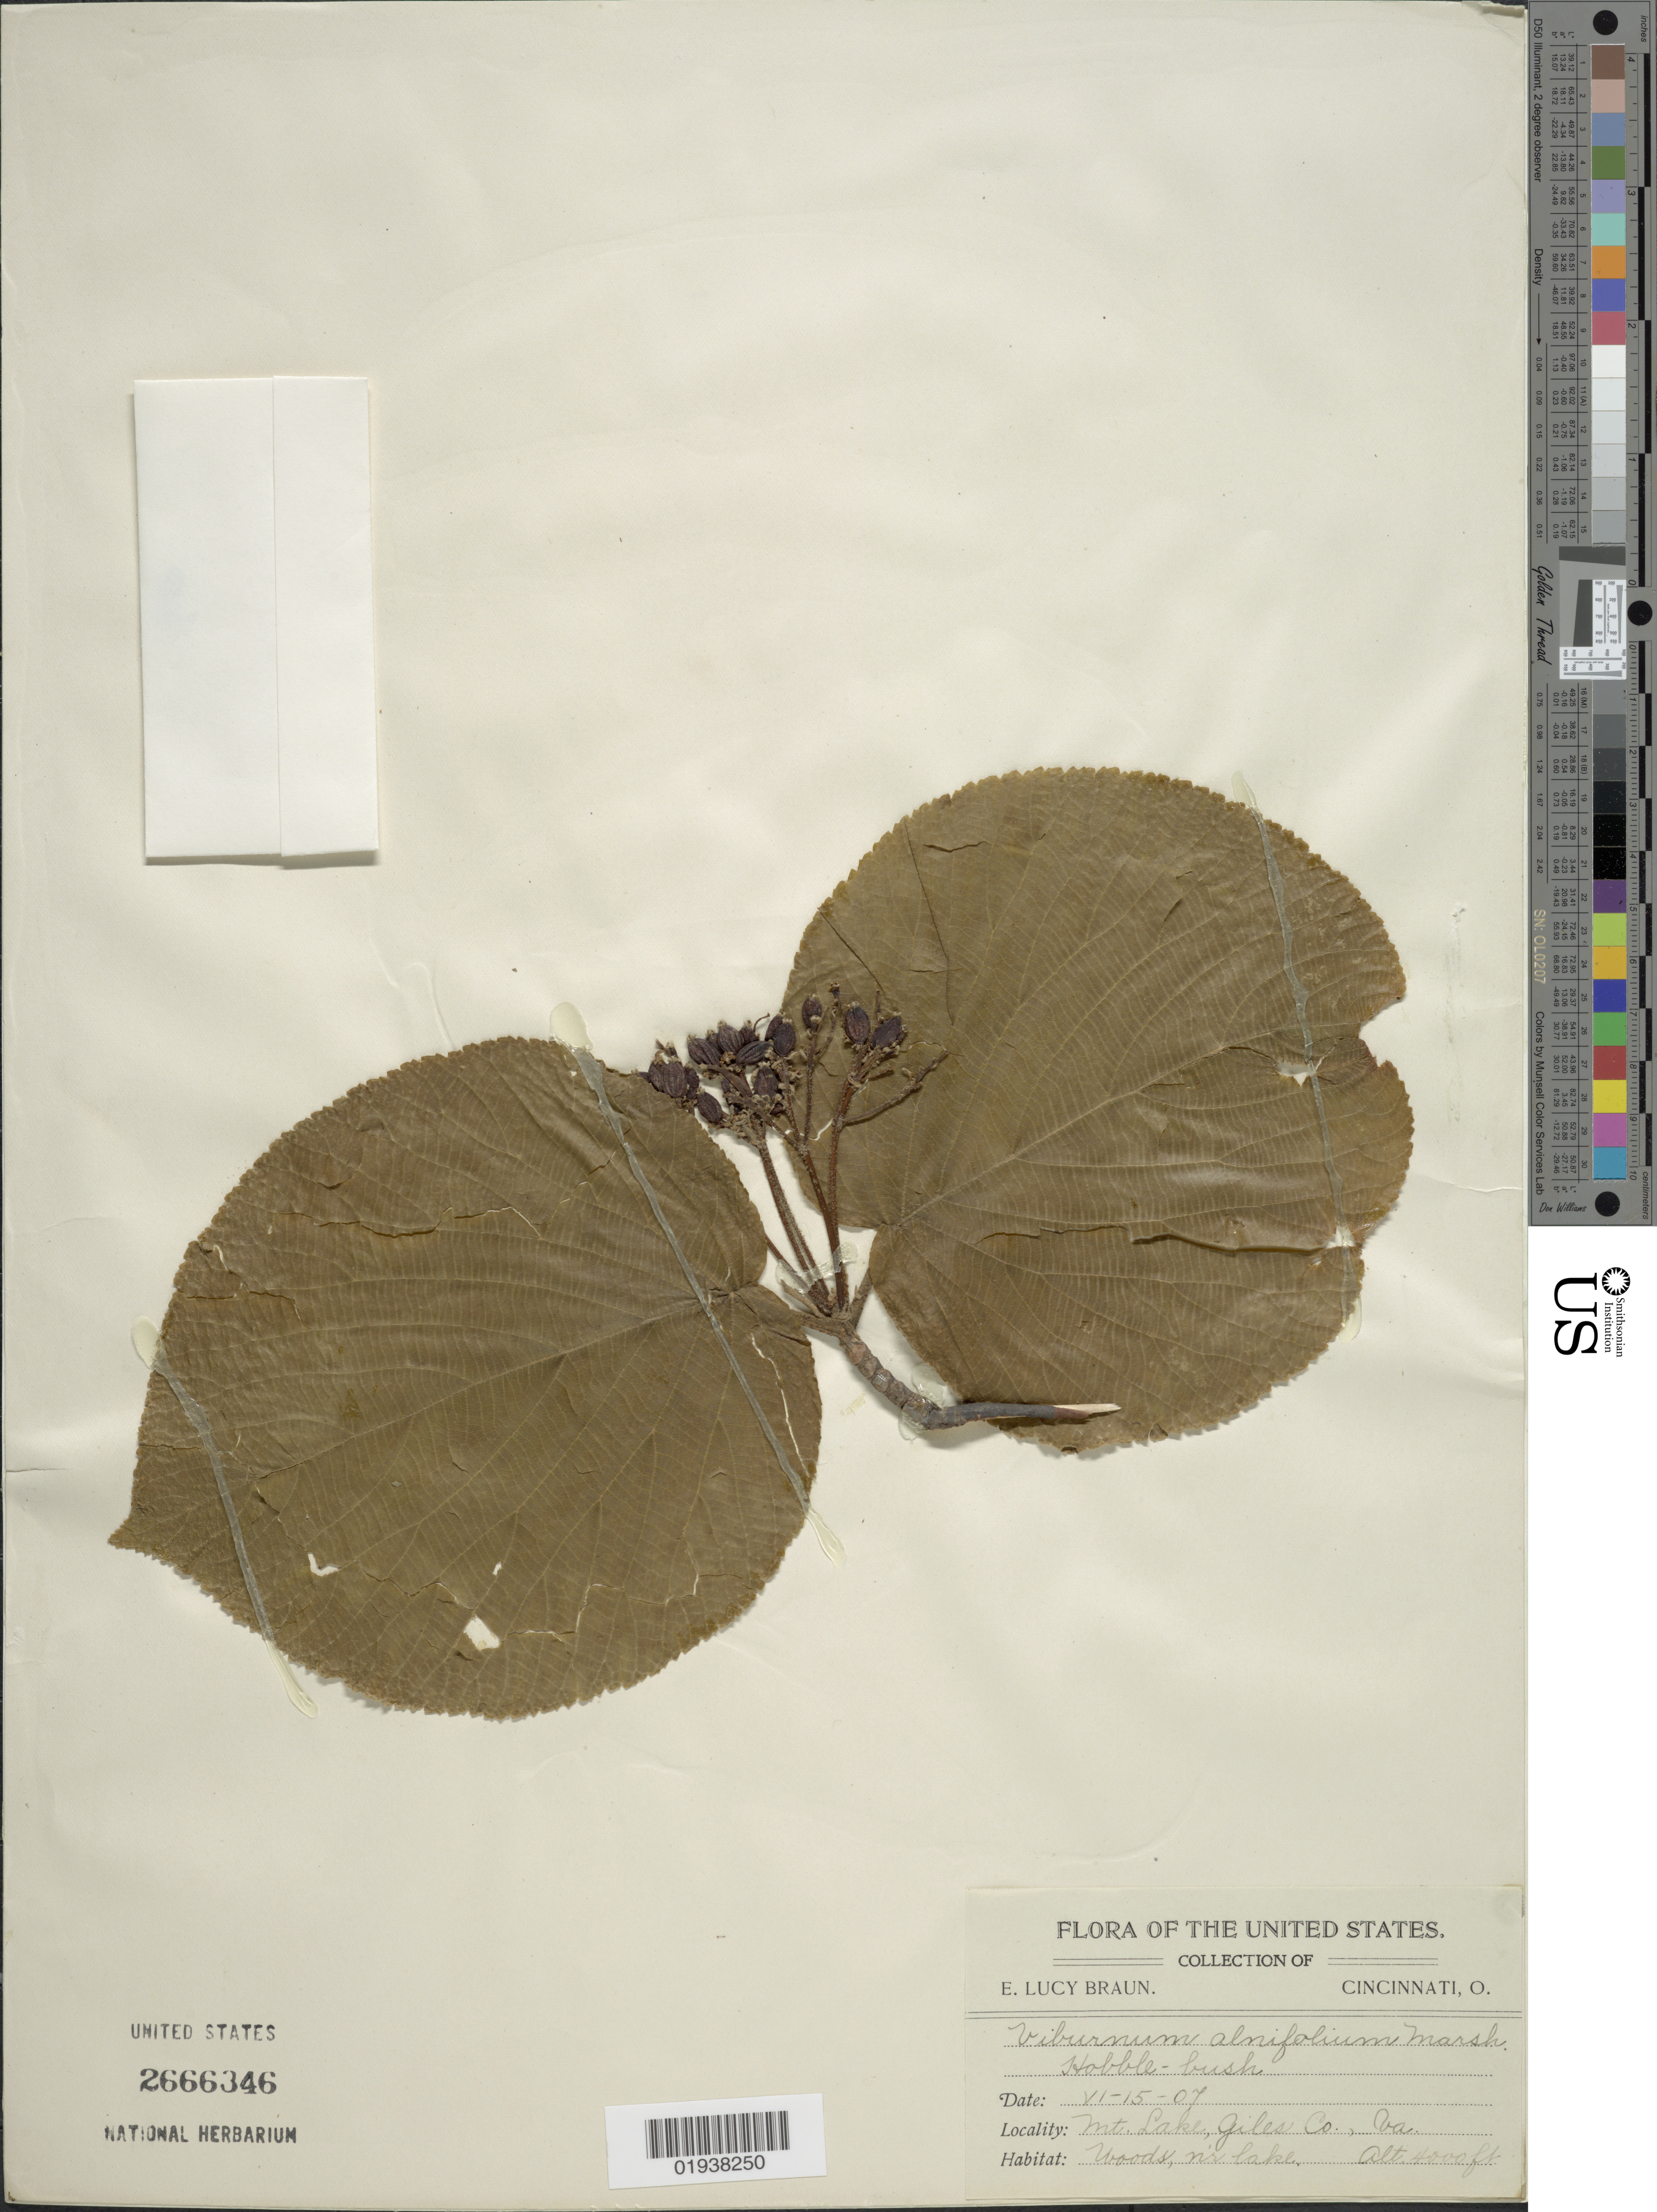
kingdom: Plantae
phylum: Tracheophyta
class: Magnoliopsida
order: Dipsacales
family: Viburnaceae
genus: Viburnum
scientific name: Viburnum alnifolium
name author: Marshall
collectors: E. L. Braun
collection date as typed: Transcribed d/m/y: 15/6/07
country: United States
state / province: Virginia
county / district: Giles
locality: Mt. Lake, Giles Co.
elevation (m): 1219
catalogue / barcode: US 2666346